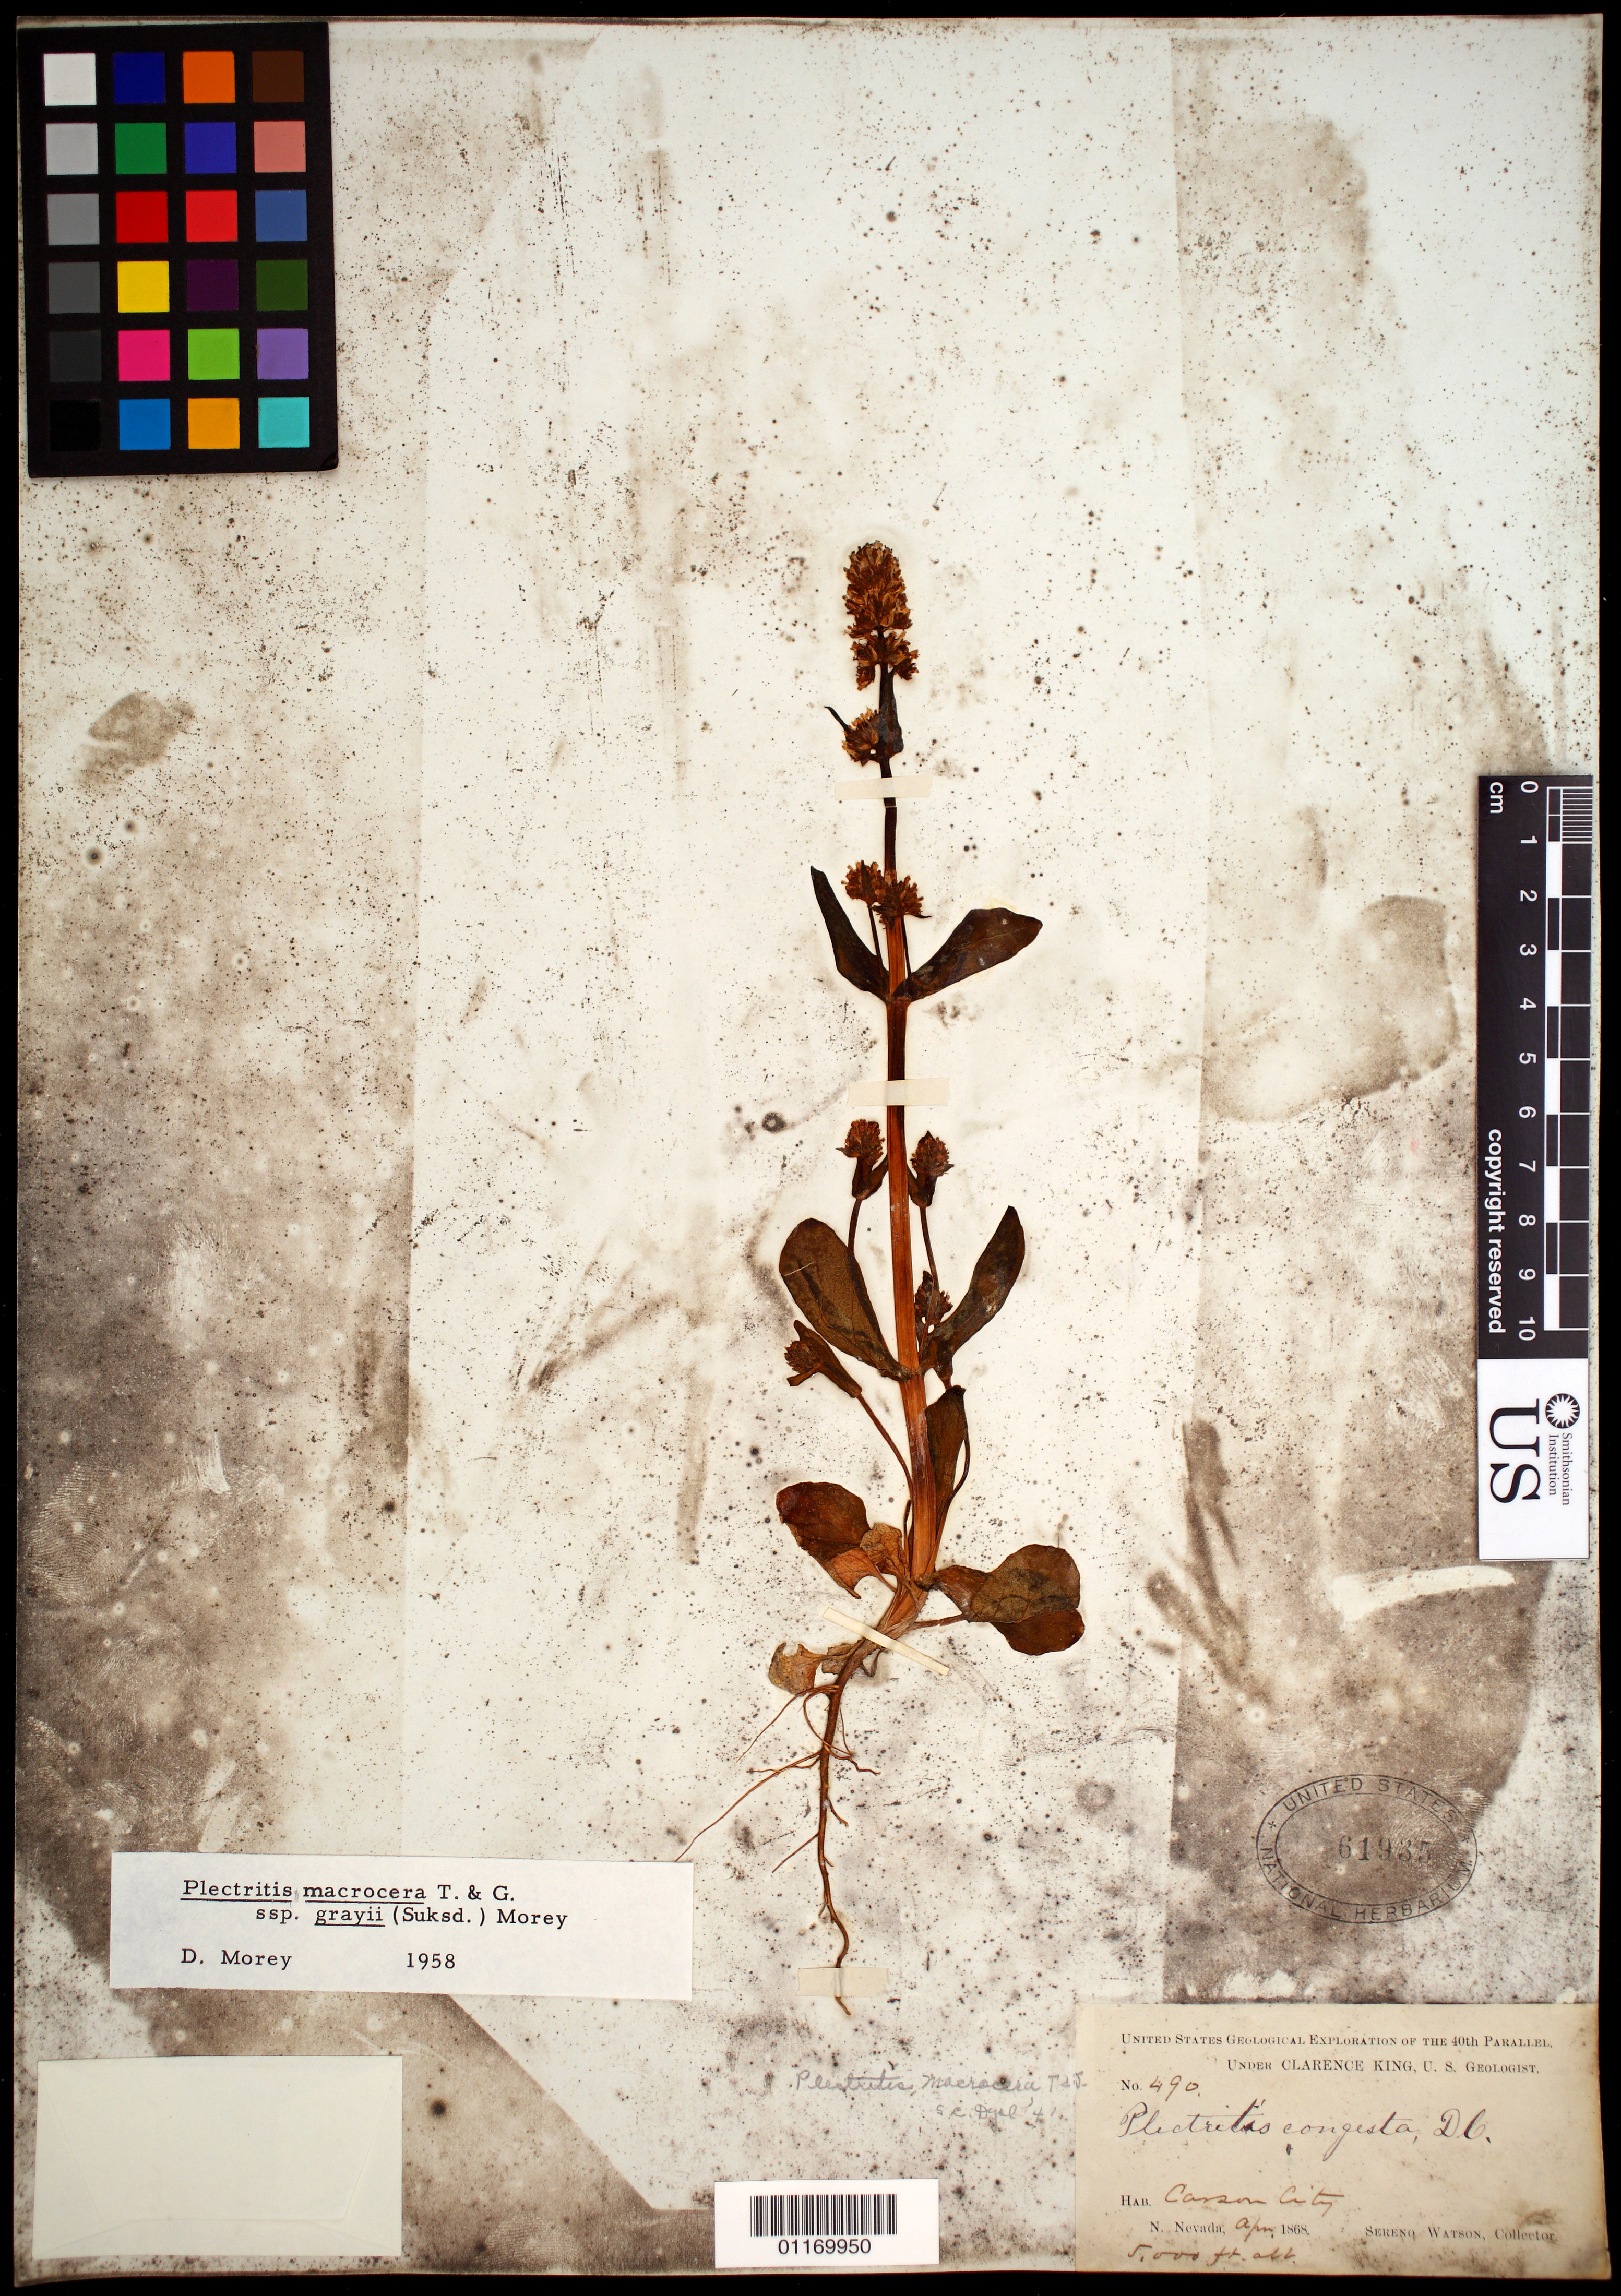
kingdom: Plantae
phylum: Tracheophyta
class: Magnoliopsida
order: Dipsacales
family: Caprifoliaceae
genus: Plectritis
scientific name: Plectritis macrocera subsp. grayi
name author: (Suksd.) Morey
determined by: Morey, D. H.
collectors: S. Watson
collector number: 490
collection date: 1868-04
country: United States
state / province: Nevada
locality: Carson City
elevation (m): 1524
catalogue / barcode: US 61935